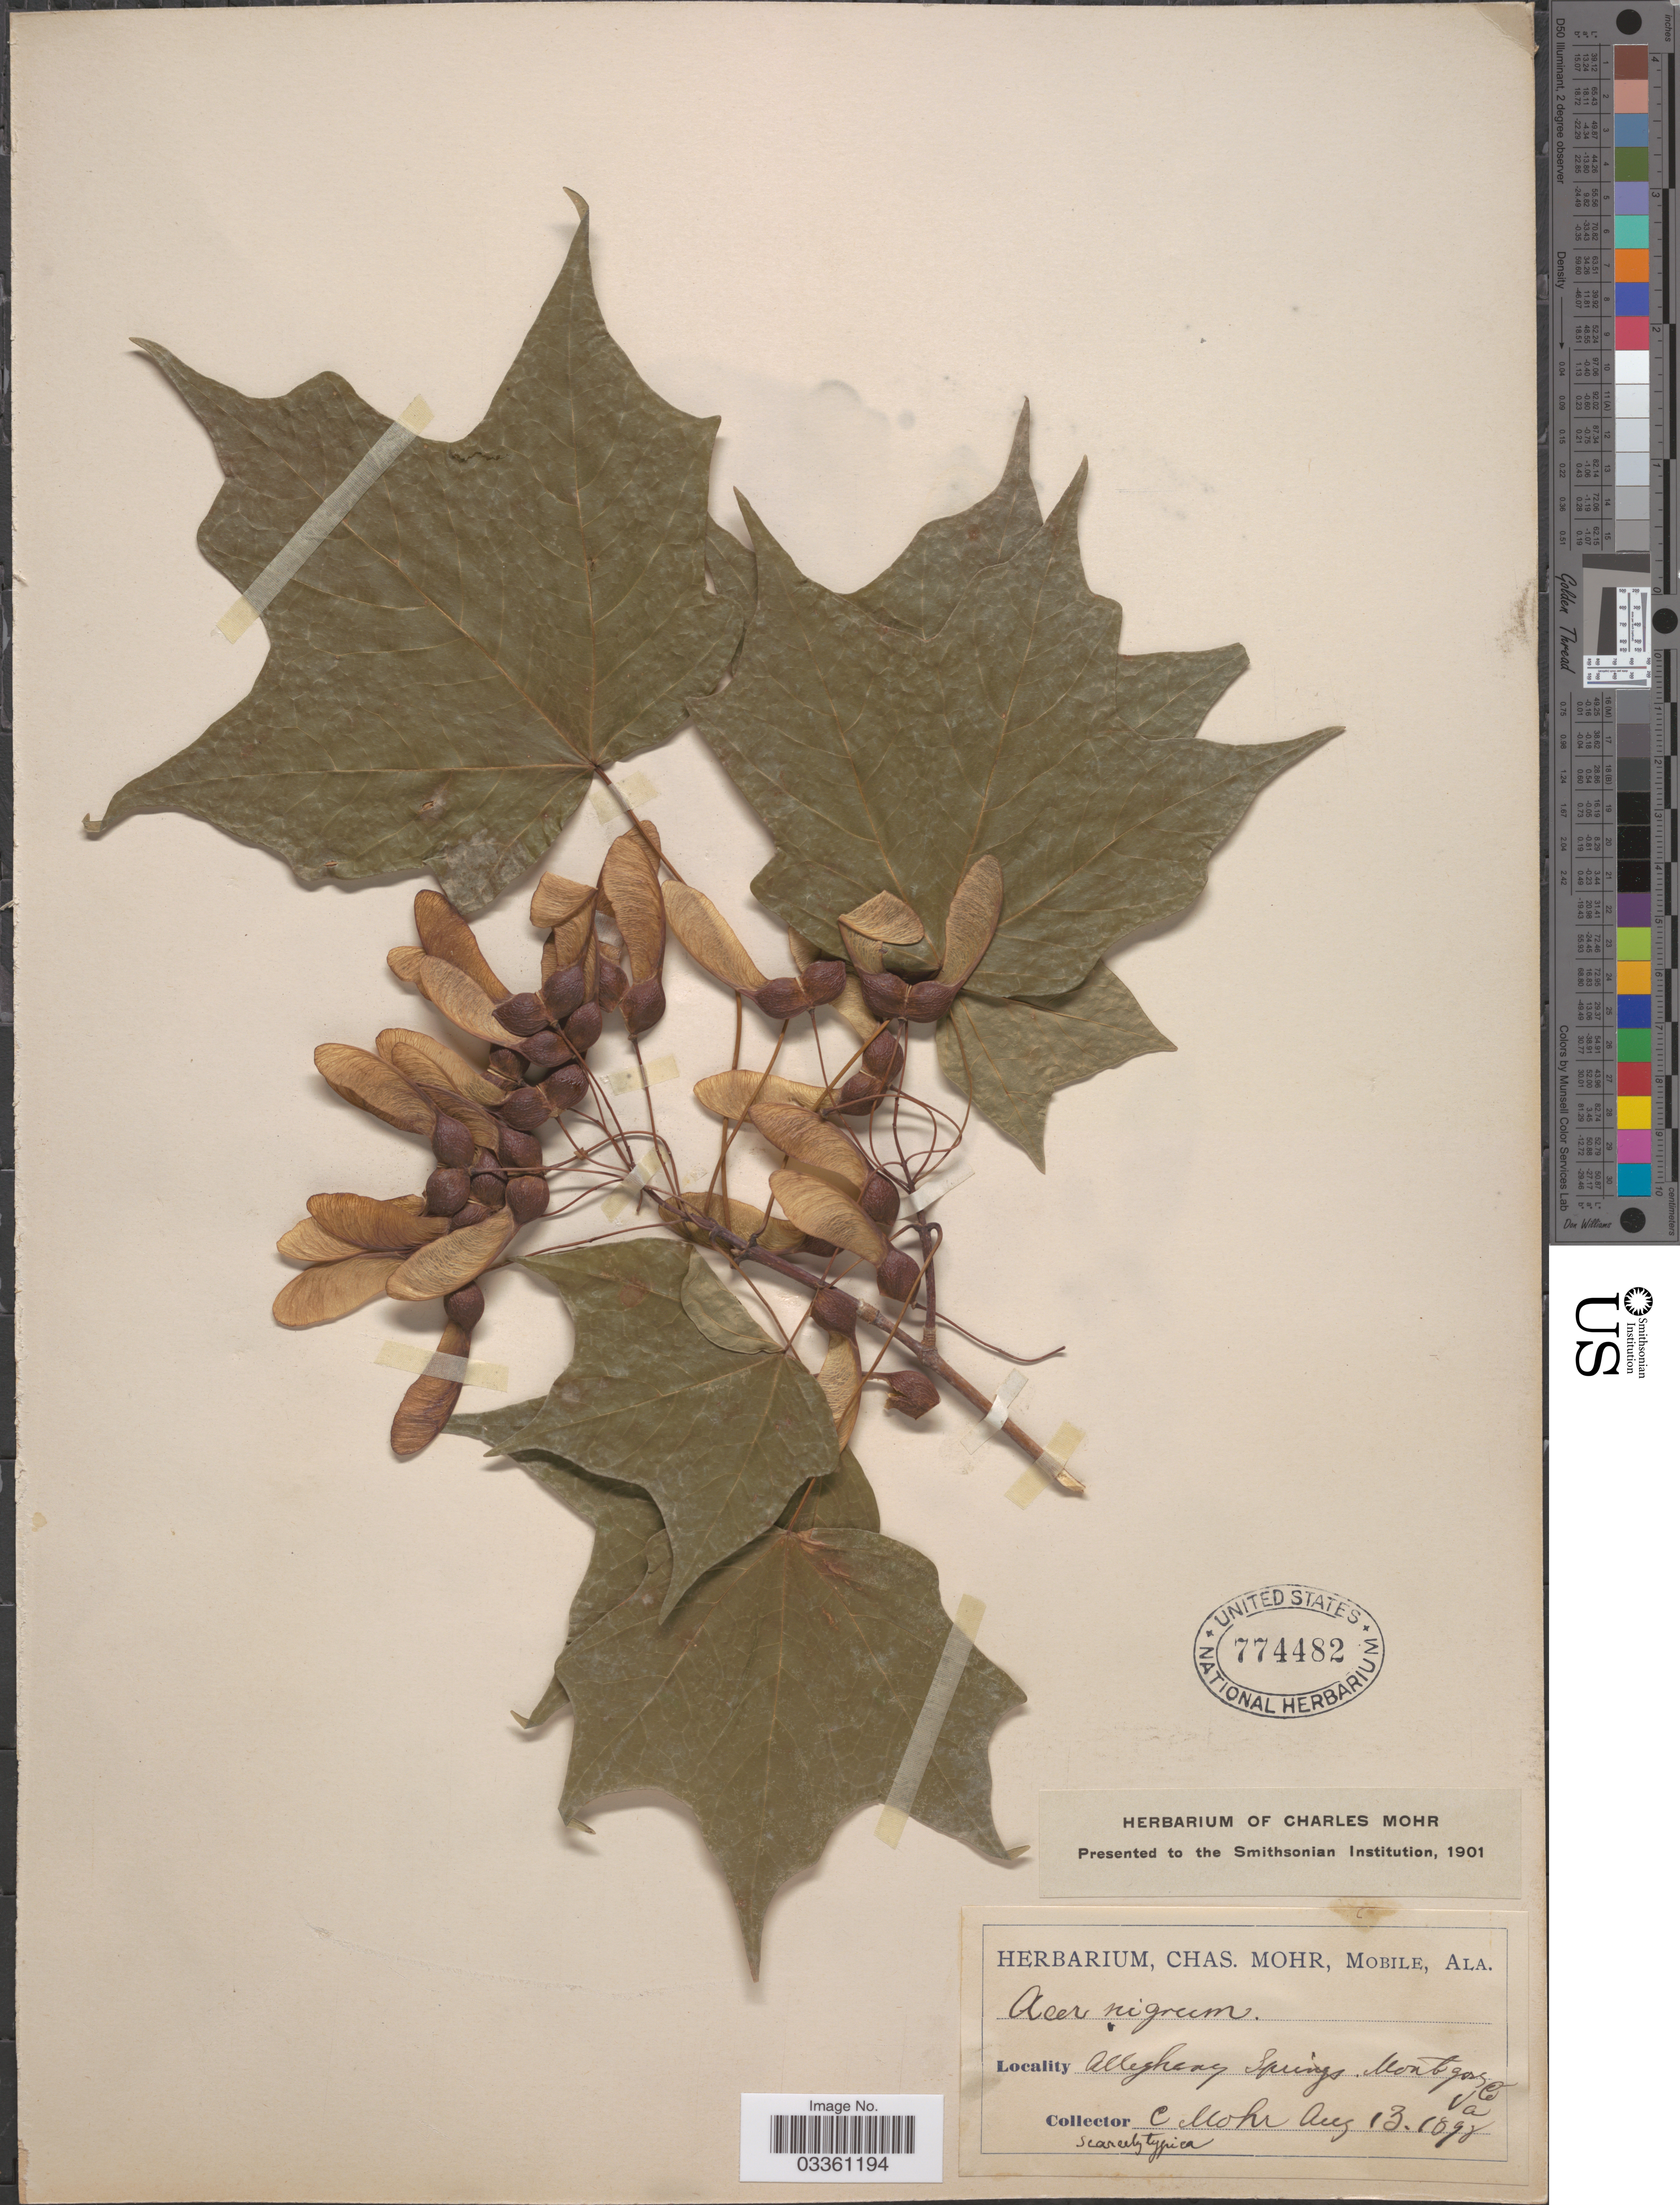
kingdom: Plantae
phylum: Tracheophyta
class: Magnoliopsida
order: Sapindales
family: Sapindaceae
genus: Acer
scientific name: Acer saccharum subsp. nigrum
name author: (F. Michx.) Desmarais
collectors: C. Mohr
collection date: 1898-08-13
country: United States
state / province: Virginia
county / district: Montgomery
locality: Allegheny Springs.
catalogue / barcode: US 774482